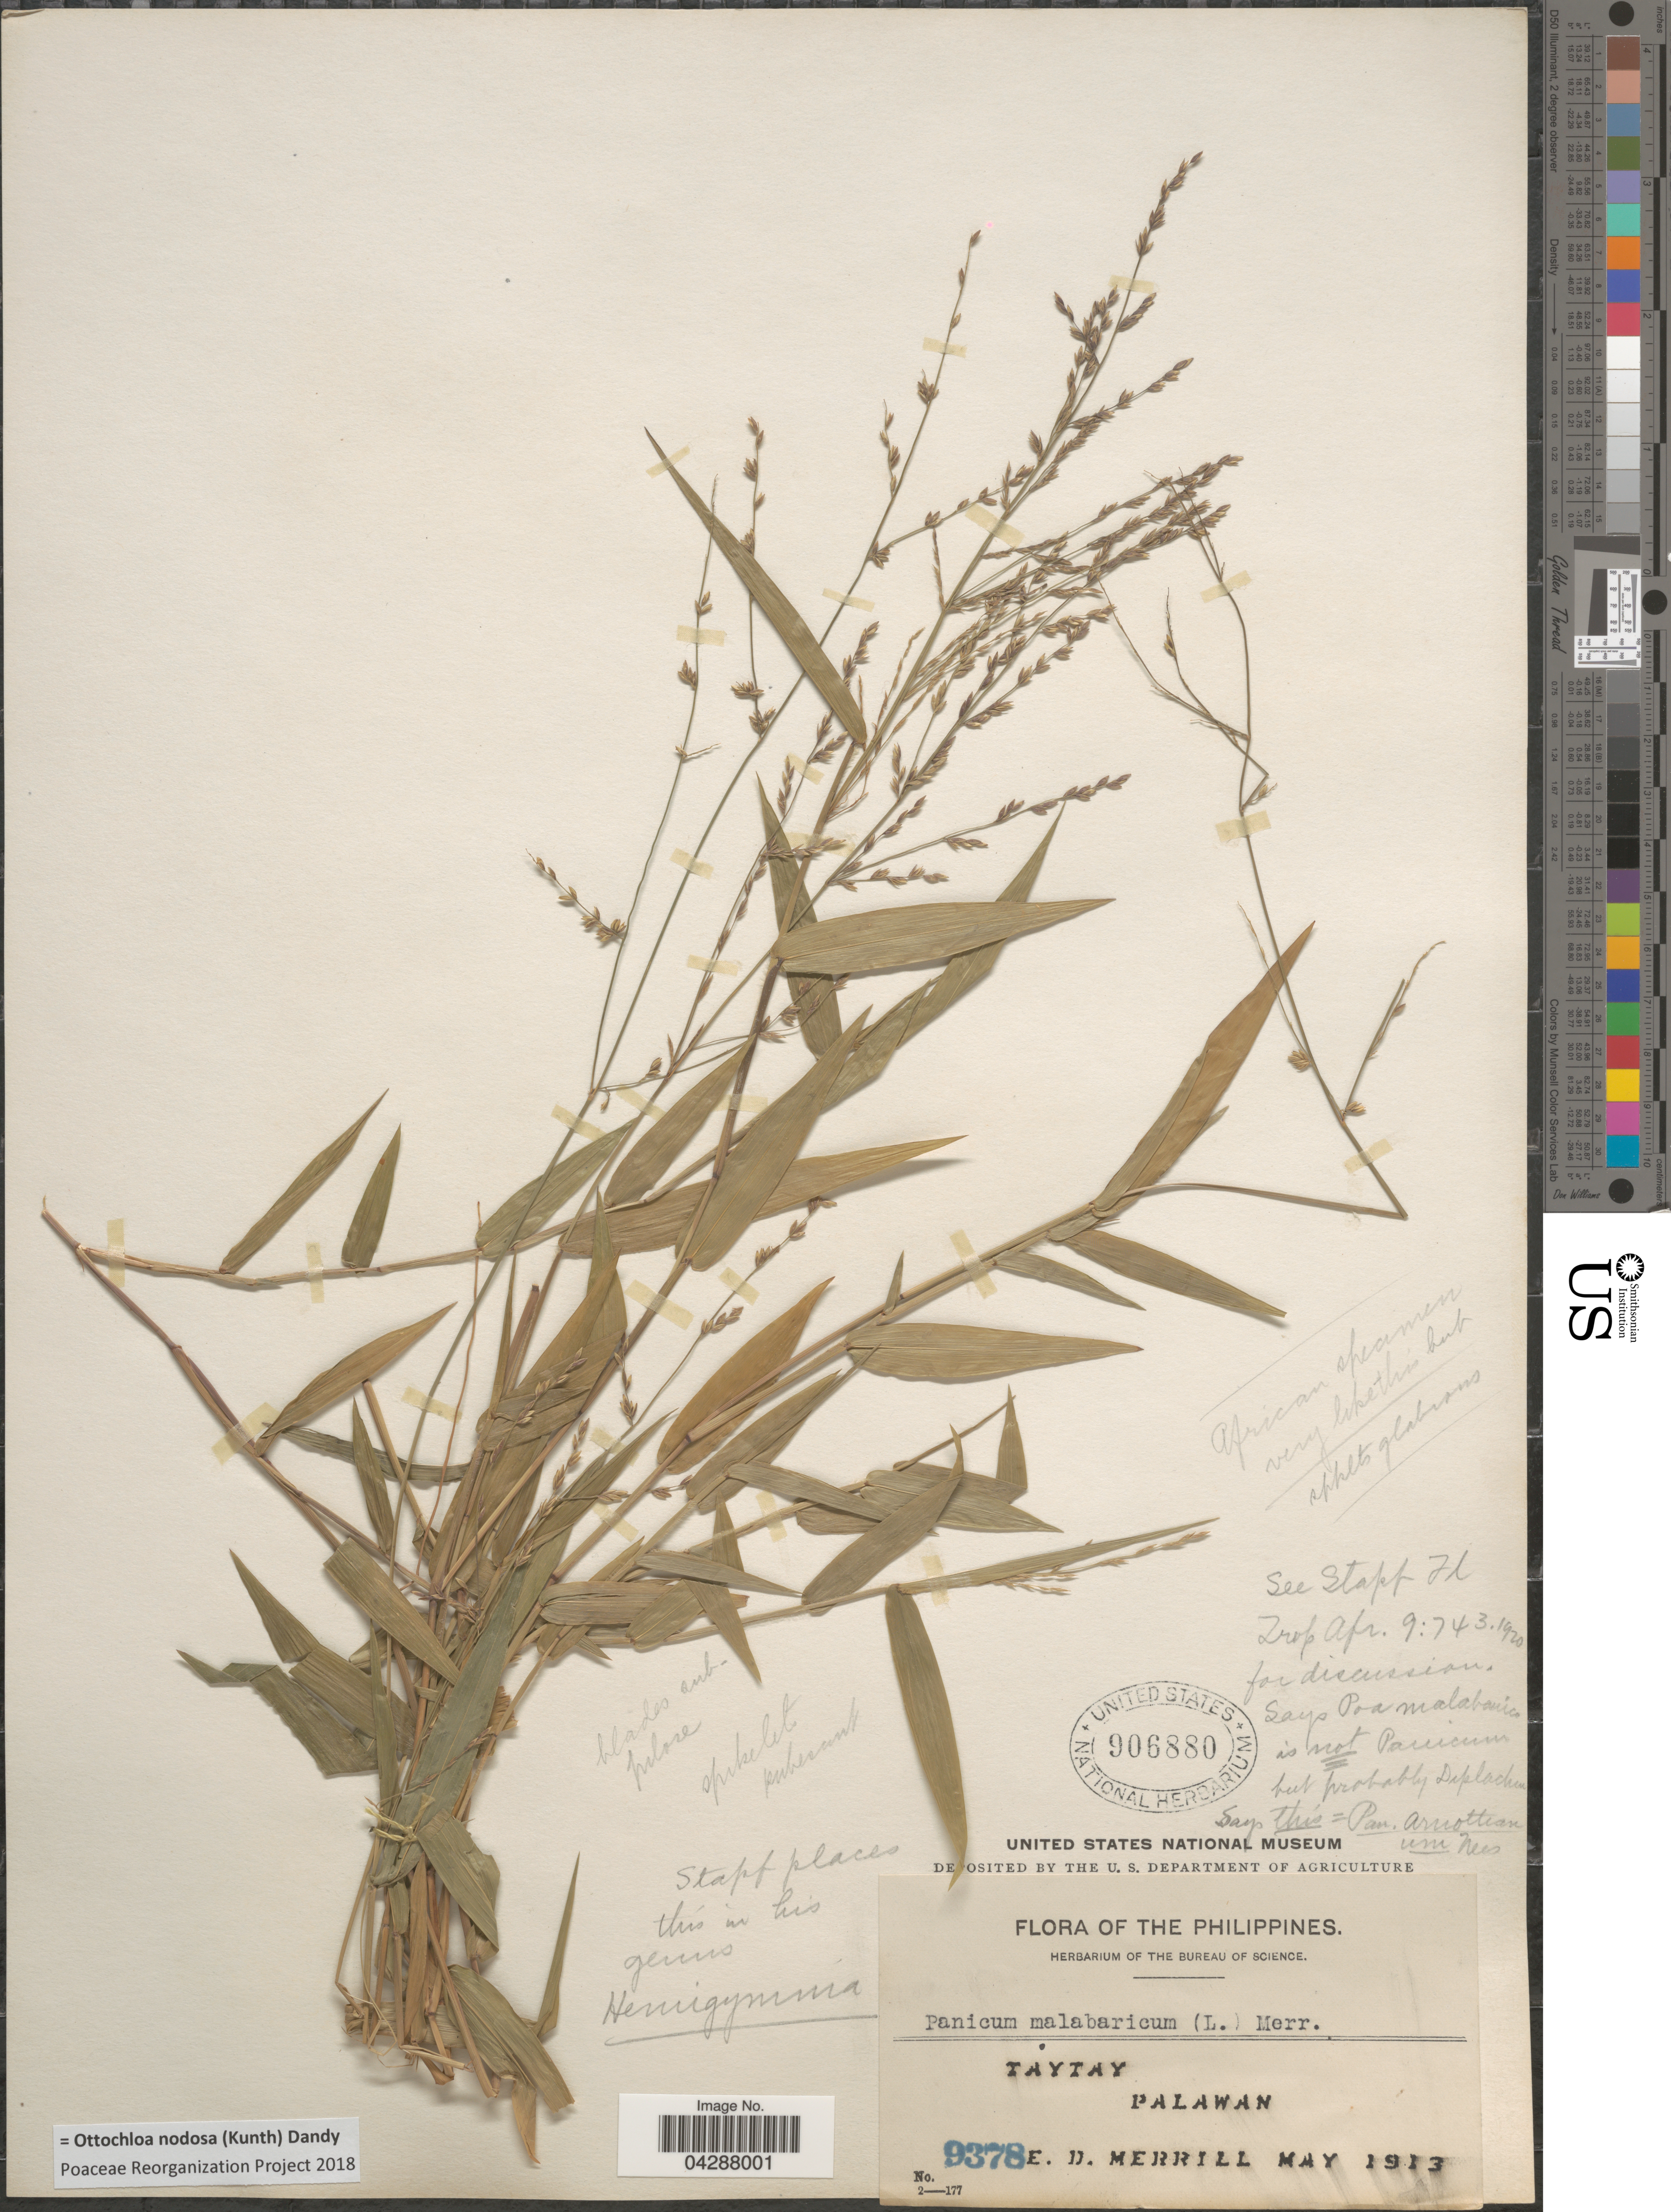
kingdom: Plantae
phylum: Tracheophyta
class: Liliopsida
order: Poales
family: Poaceae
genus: Ottochloa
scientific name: Ottochloa nodosa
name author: (Kunth) Dandy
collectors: E. D. Merrill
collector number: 9378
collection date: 1913-05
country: Philippines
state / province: Mimaropa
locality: Taytay. Palawan.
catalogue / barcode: US 906880